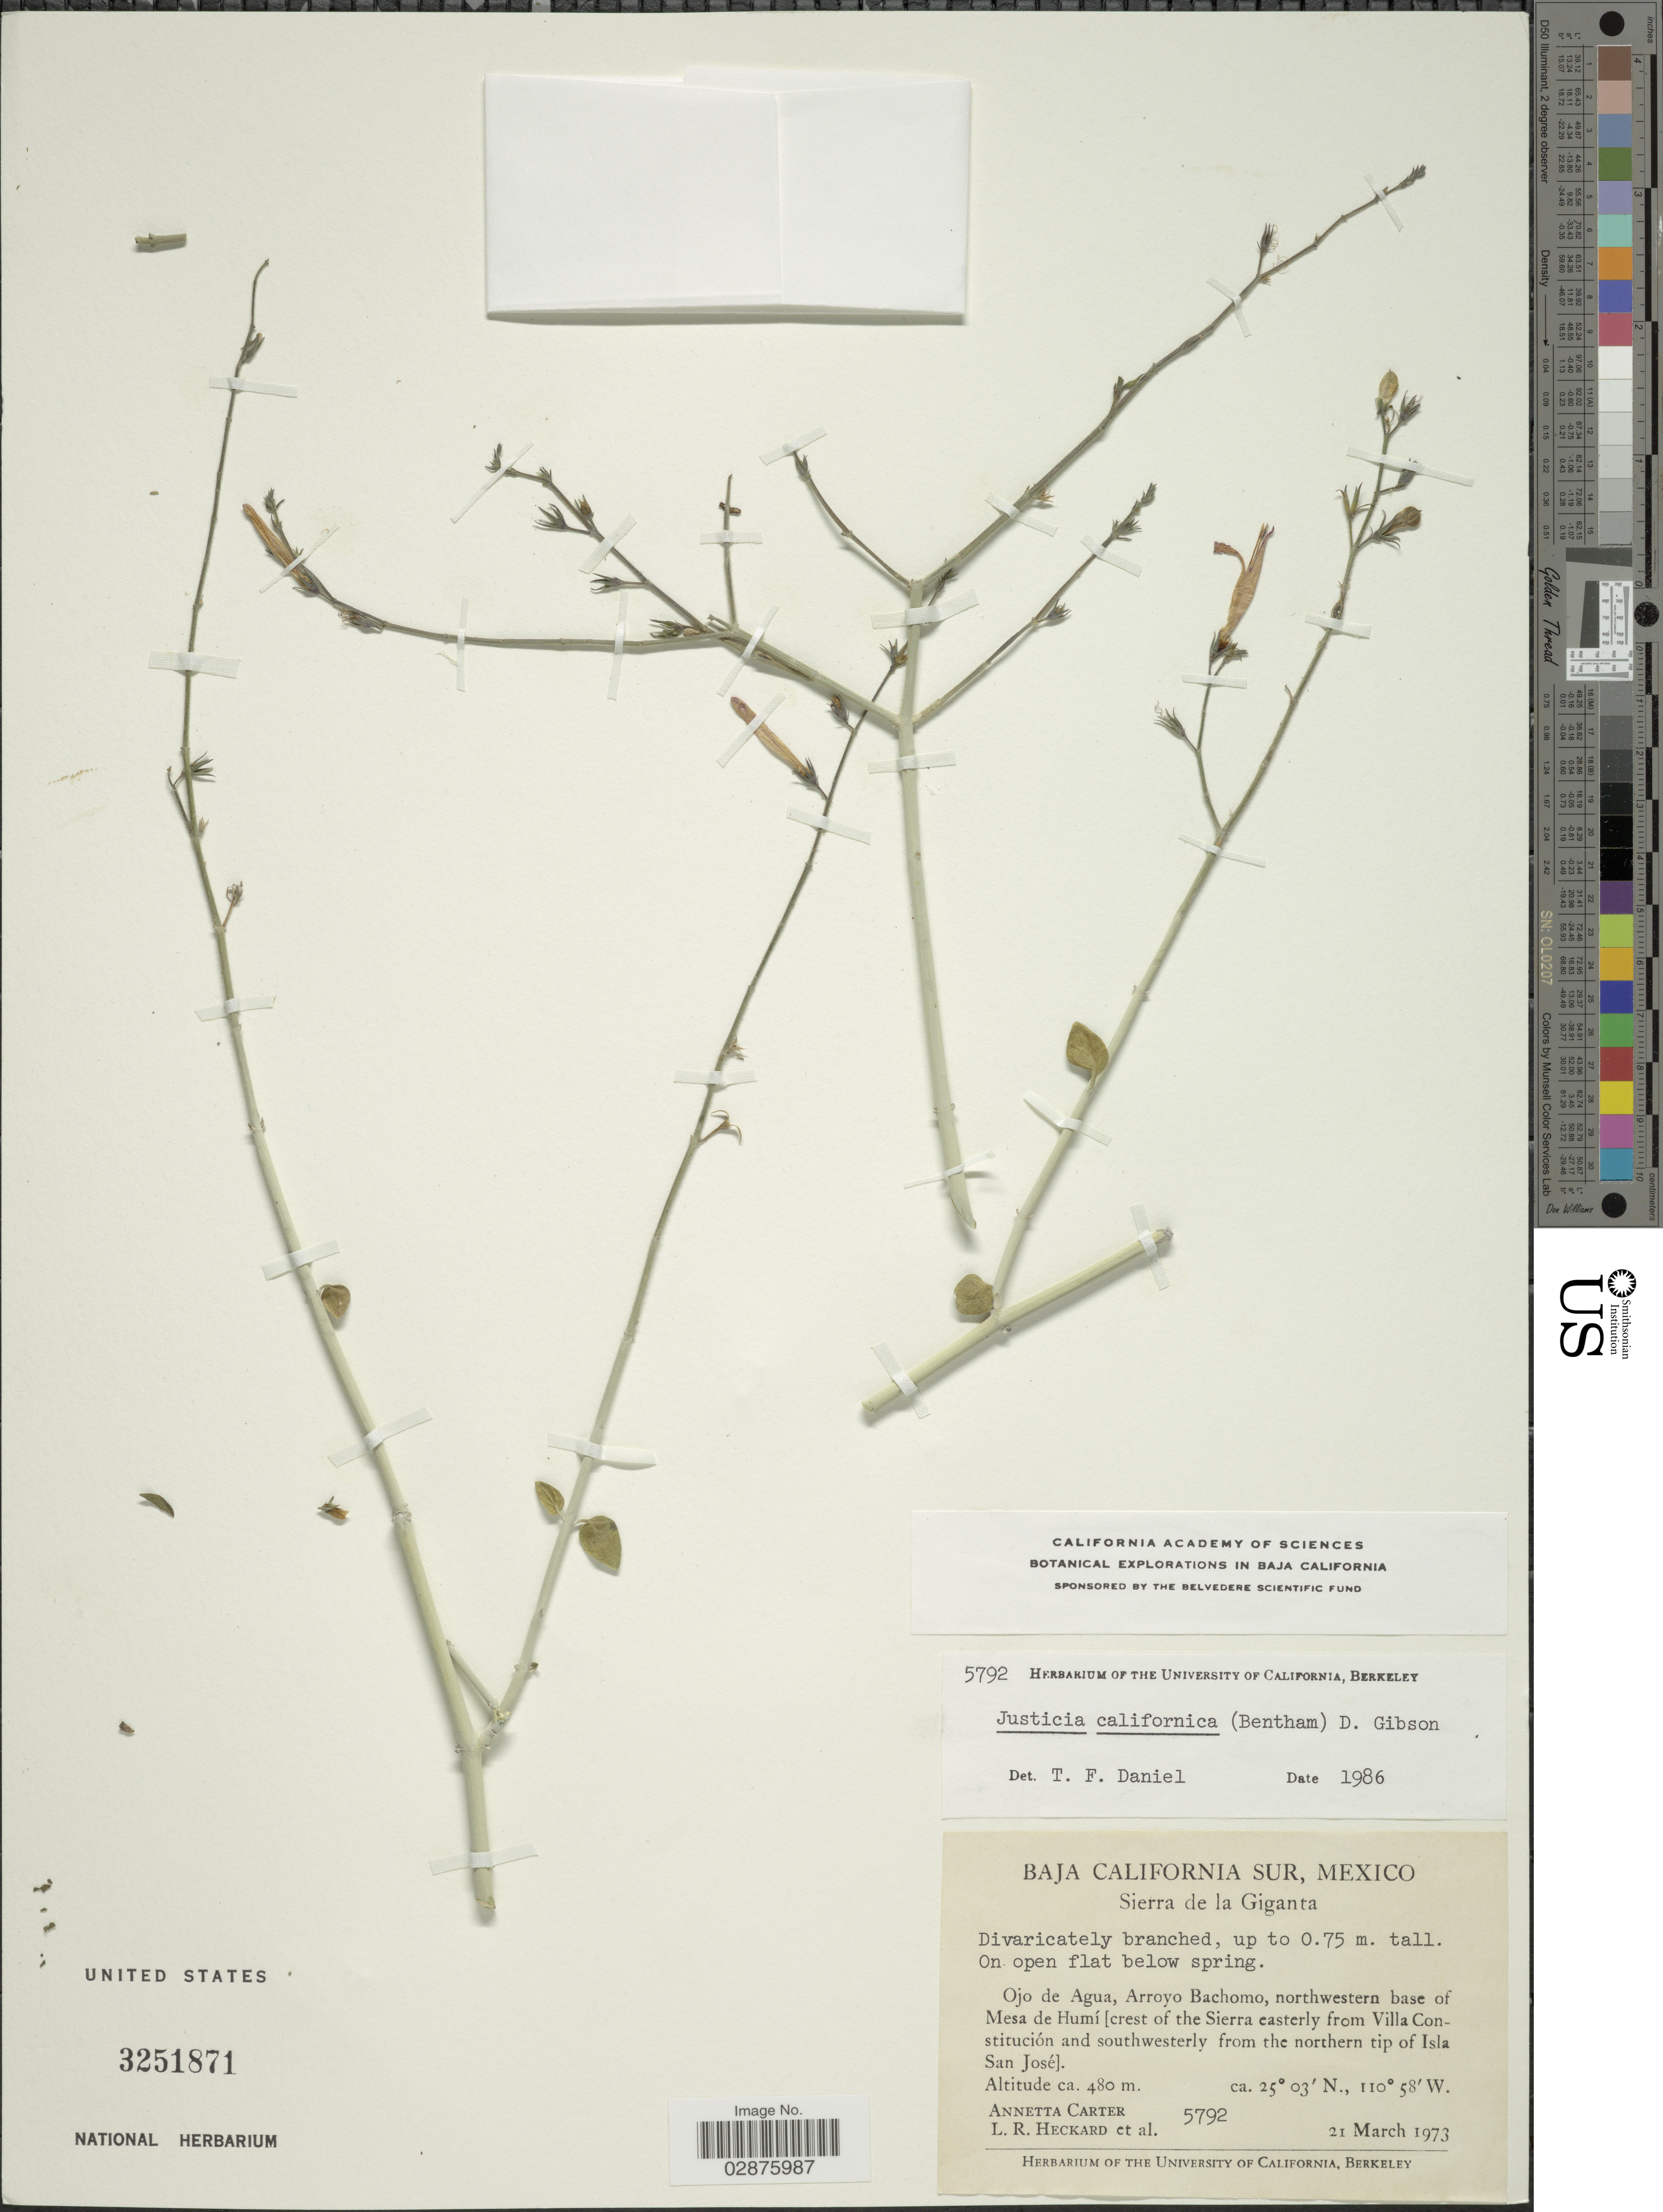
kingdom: Plantae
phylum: Tracheophyta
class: Magnoliopsida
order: Lamiales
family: Acanthaceae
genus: Justicia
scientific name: Justicia californica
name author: (Benth.) D.N. Gibson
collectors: A. Carter, L. R. Heckard & et al.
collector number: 5792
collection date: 1973-03-21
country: Mexico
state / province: Baja California Sur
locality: Sierra de la Giganta, Ojo de Agua, Arroyo Bachomo, northwestern base of Mesa de Humí [crest of the Sierra easterly from Villa Constitución and southwesterly from the northern tip of Isla San José].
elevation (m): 480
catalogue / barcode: US 3251871